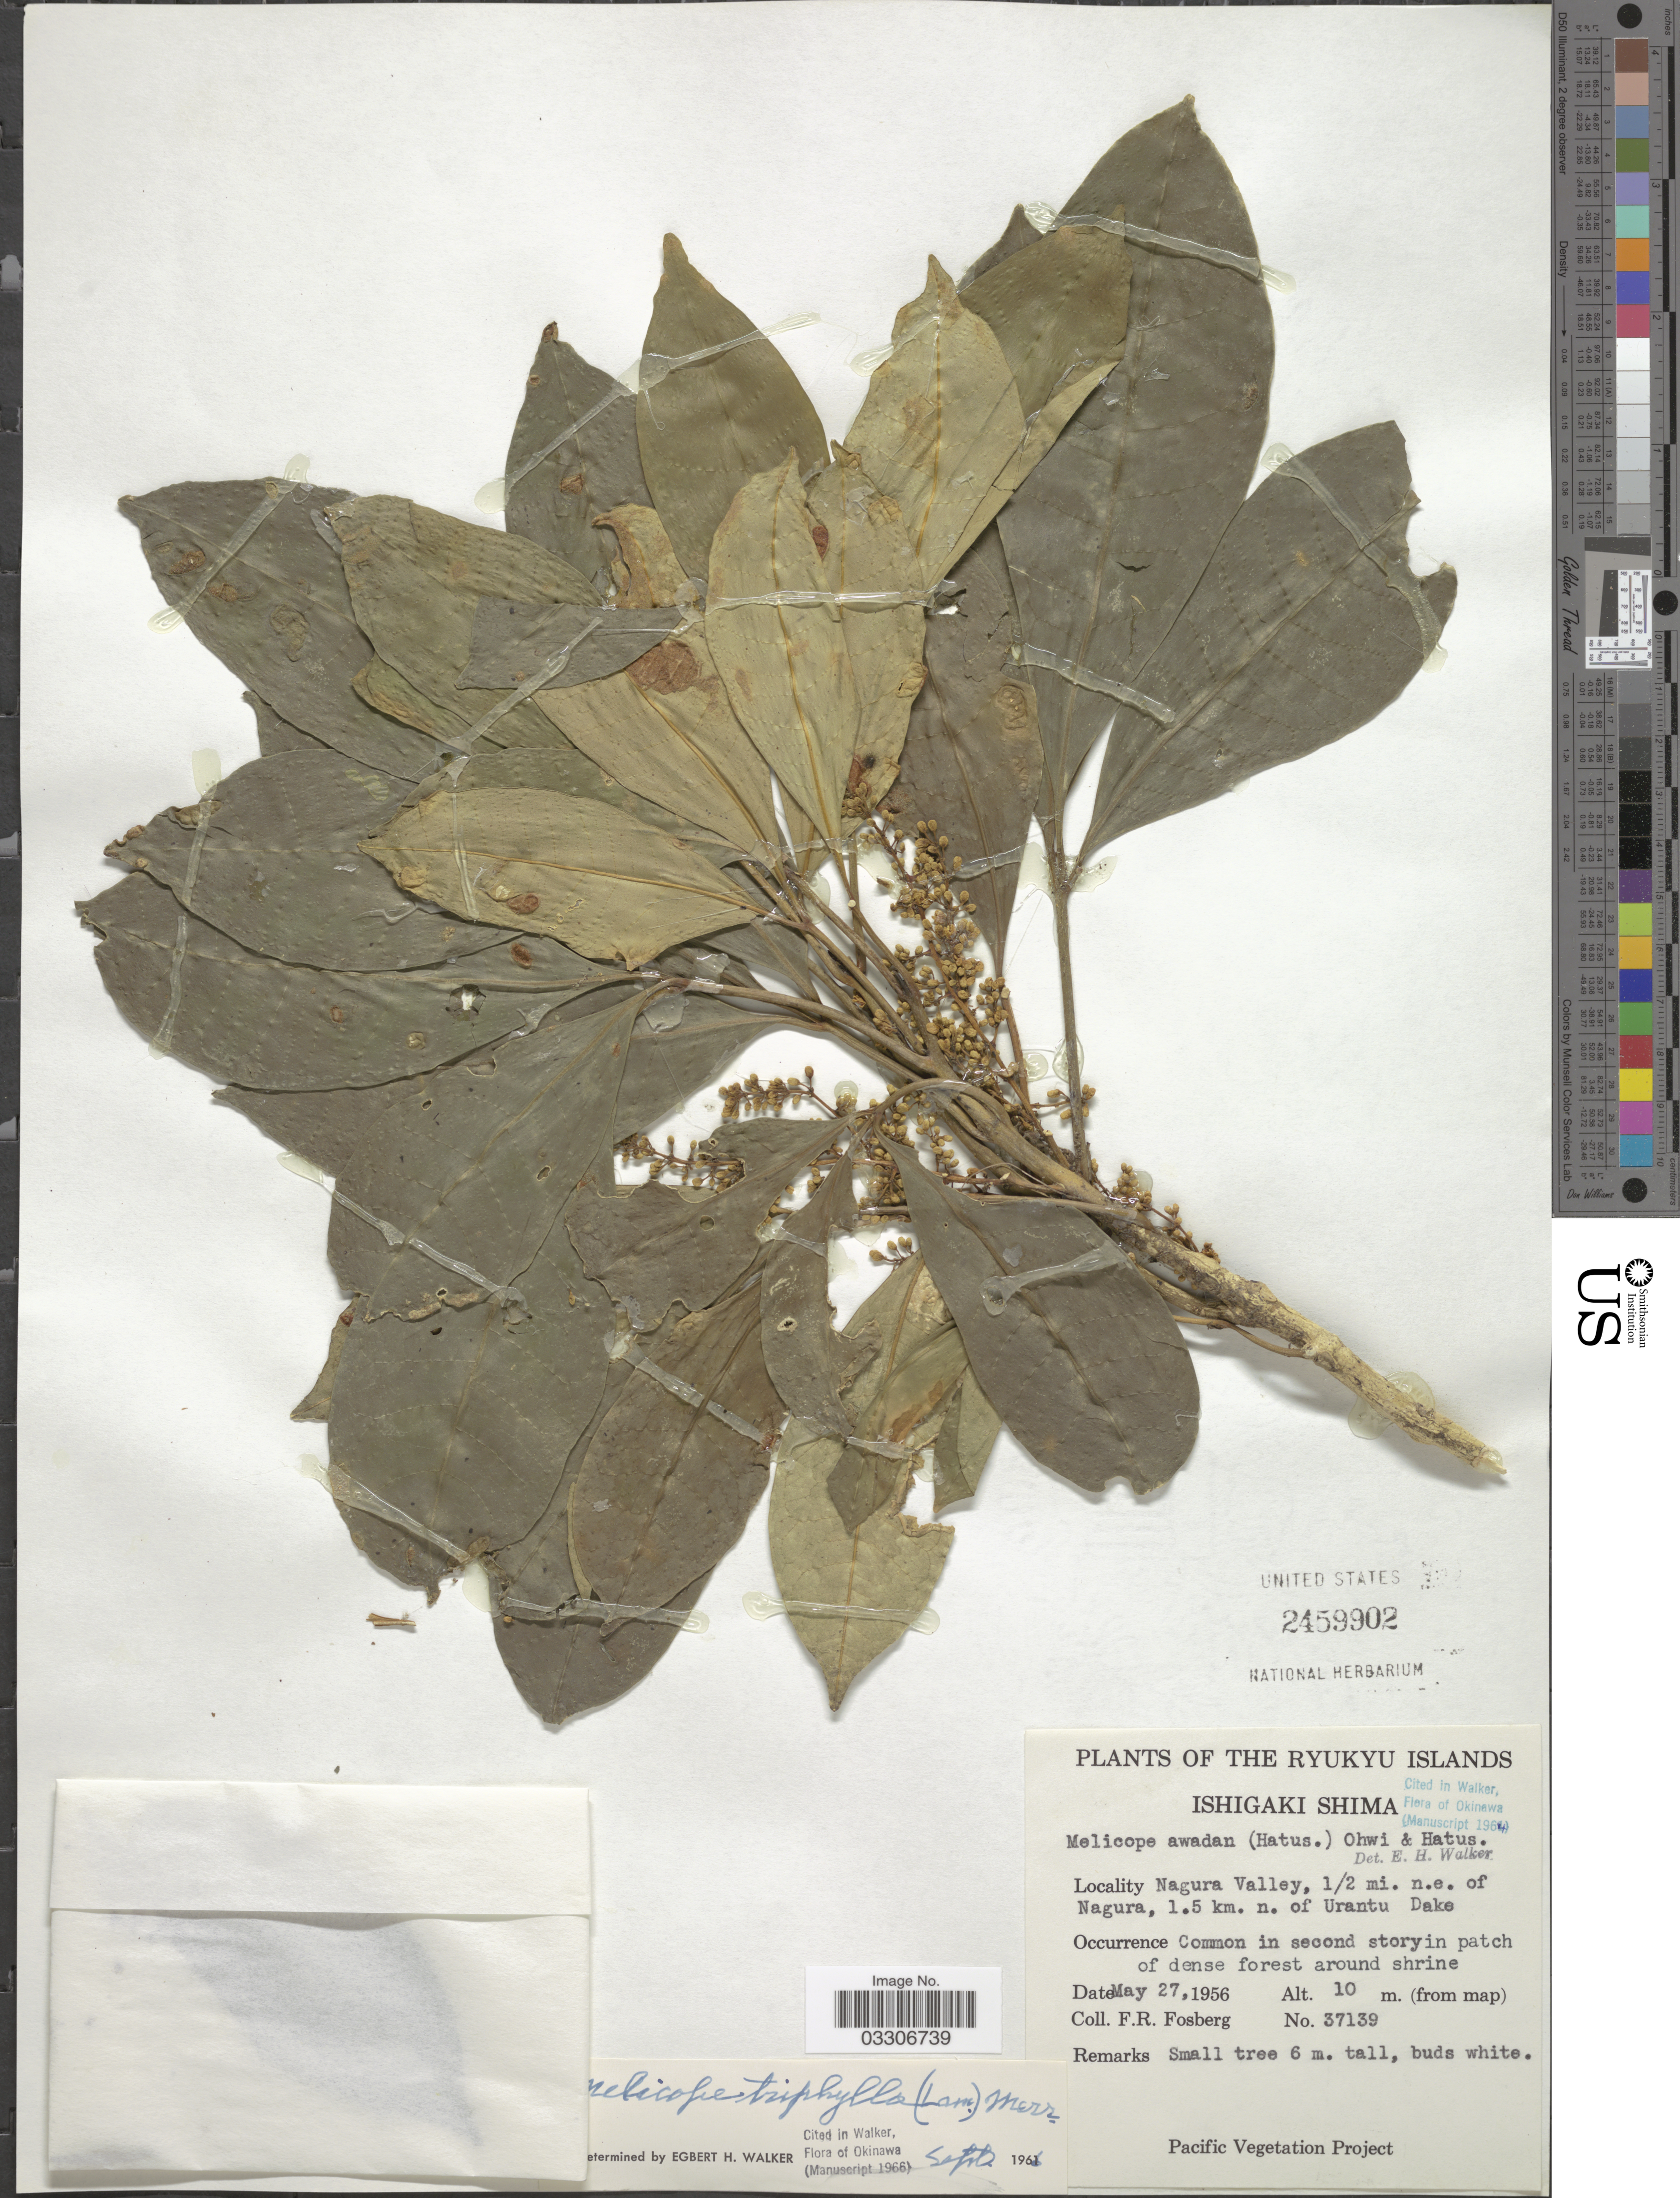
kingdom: Plantae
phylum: Tracheophyta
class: Magnoliopsida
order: Sapindales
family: Rutaceae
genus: Melicope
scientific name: Melicope triphylla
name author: (Lam.) Merr.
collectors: F. R. Fosberg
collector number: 37139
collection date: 1956-05-27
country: Japan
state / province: Okinawa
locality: Ryukyu Islands. Ishigaki Shima. Nagura Valley, 1/2 mi. n.e. of Nagura, 1.5 km. n. of Urantu Dake.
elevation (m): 10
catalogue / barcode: US 2459902